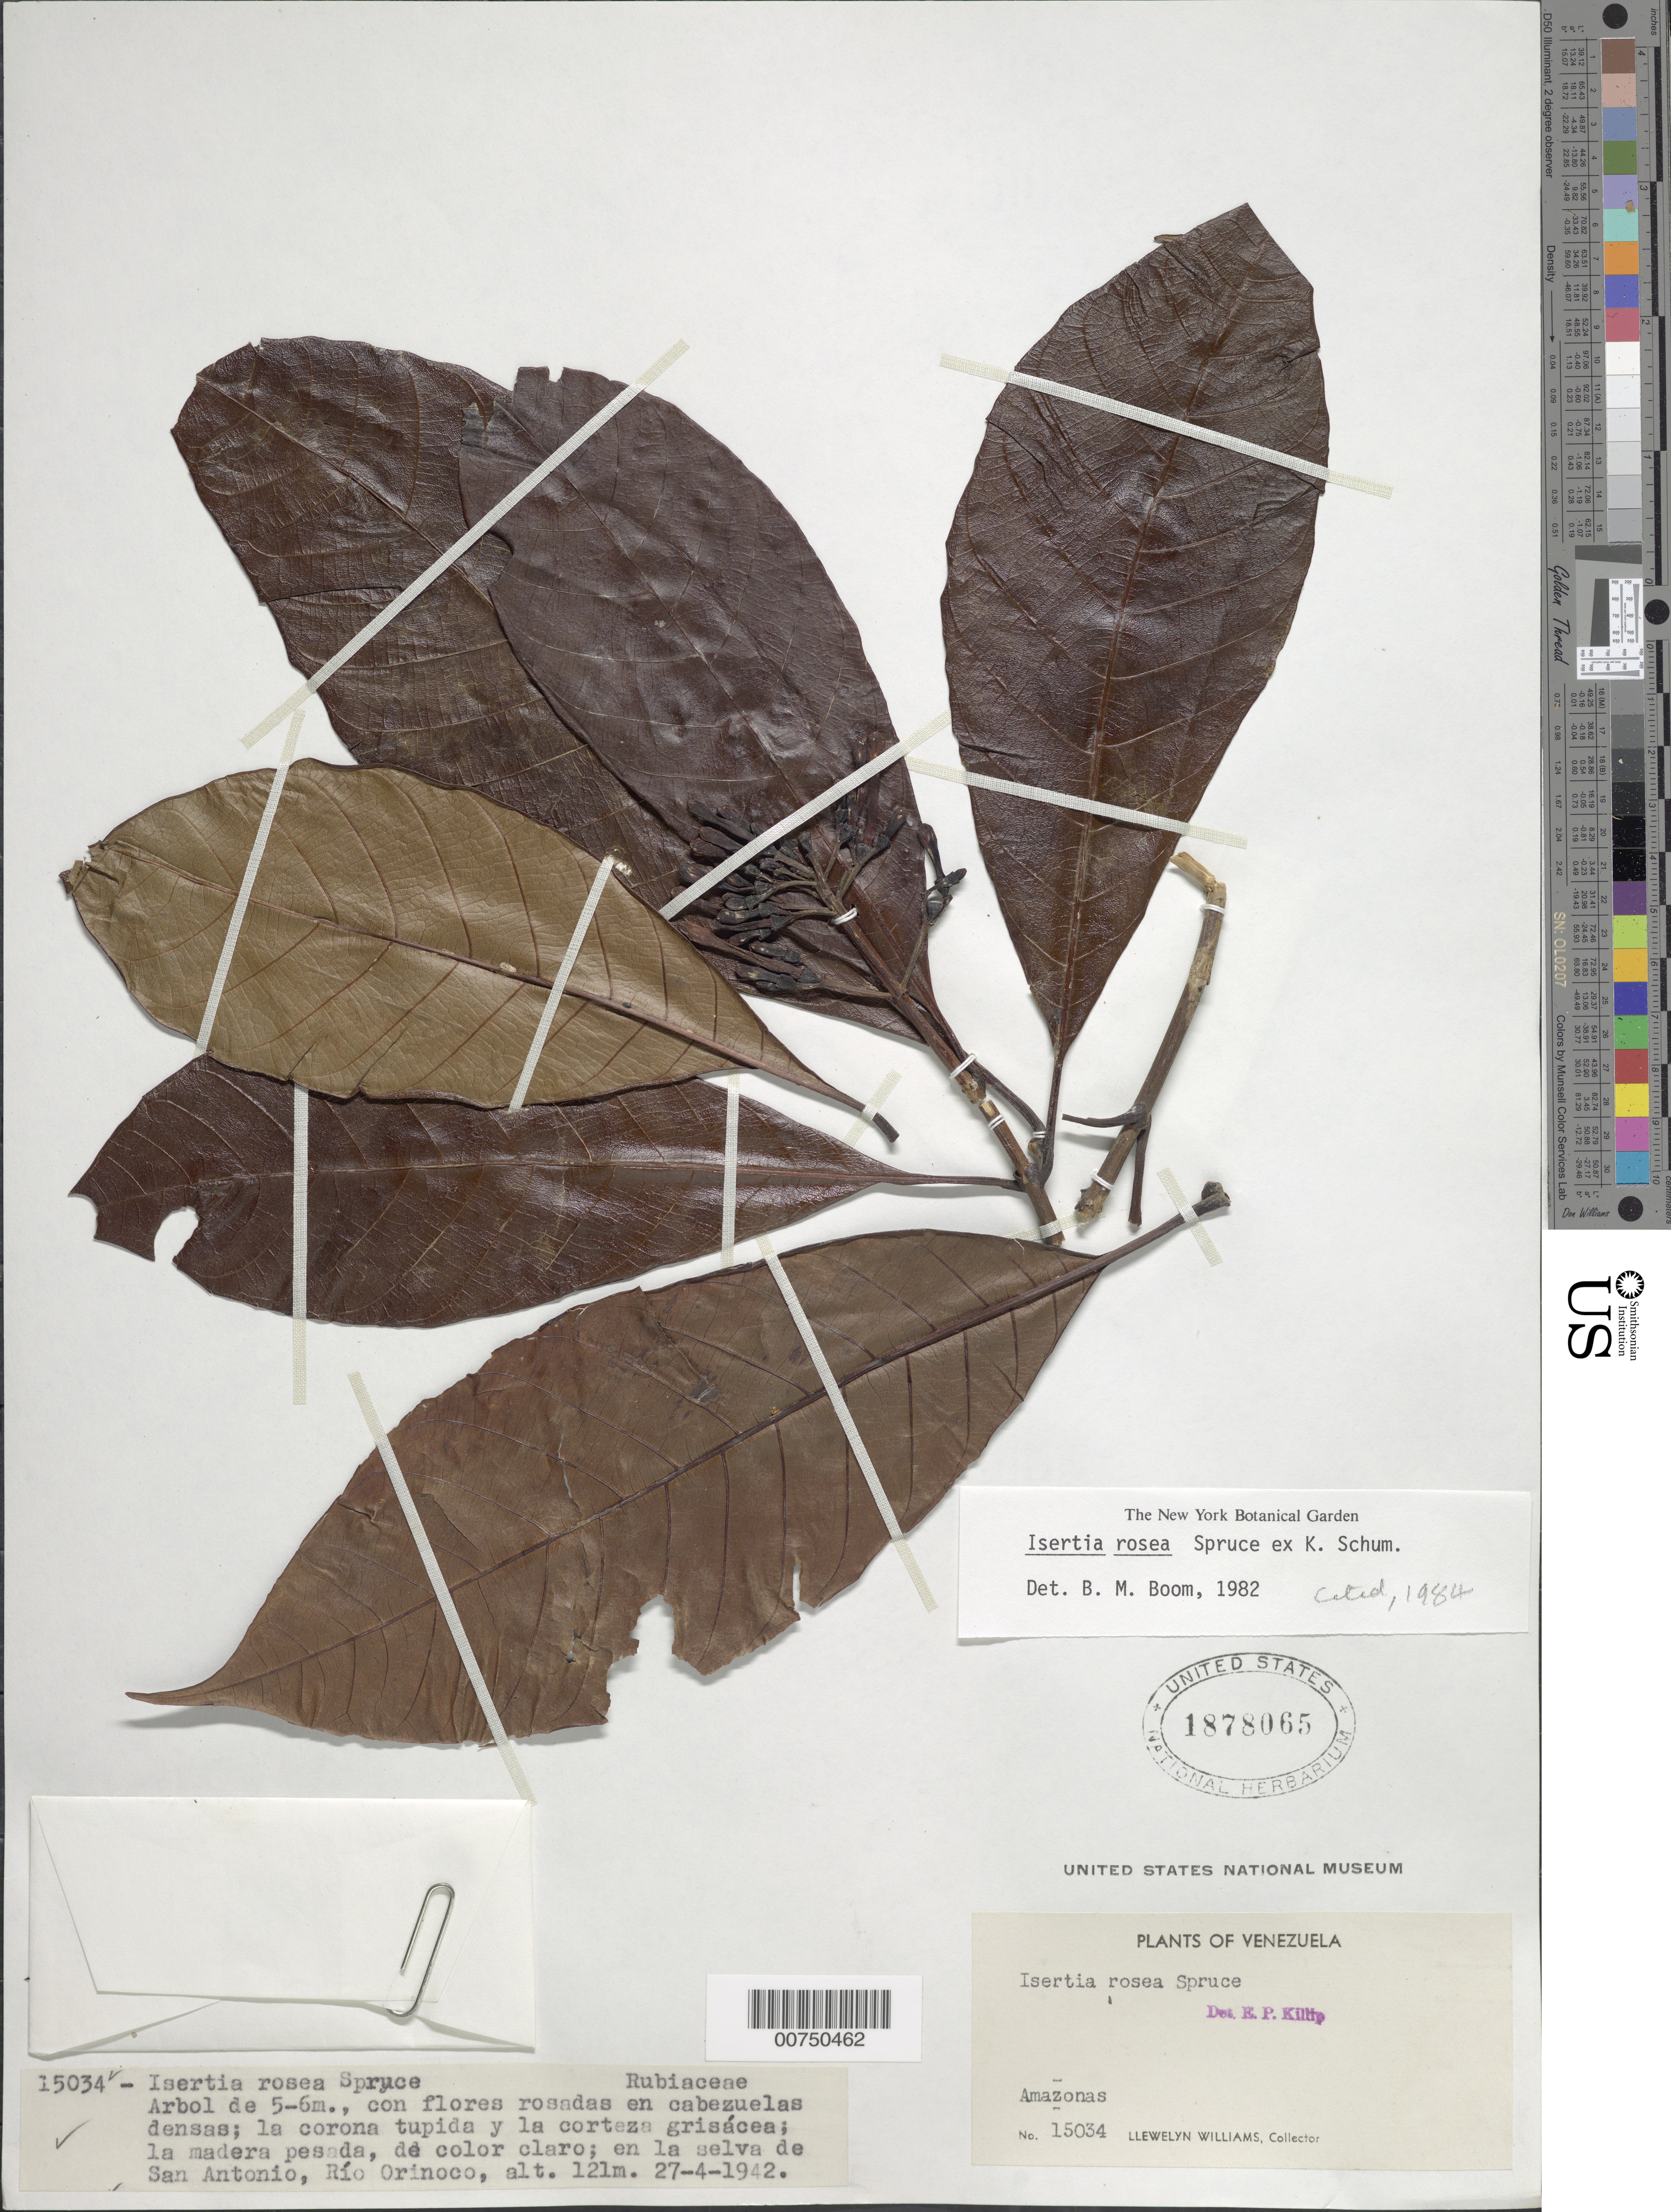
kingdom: Plantae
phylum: Tracheophyta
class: Magnoliopsida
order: Gentianales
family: Rubiaceae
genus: Isertia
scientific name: Isertia rosea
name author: Spruce ex K. Schum.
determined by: Boom, B. M.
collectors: Ll. Williams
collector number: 15034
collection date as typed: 27-Apr-42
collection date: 1942-04-27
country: Venezuela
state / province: Amazonas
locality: San Antonio, Río Orinoco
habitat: Selva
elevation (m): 125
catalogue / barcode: US 1878065